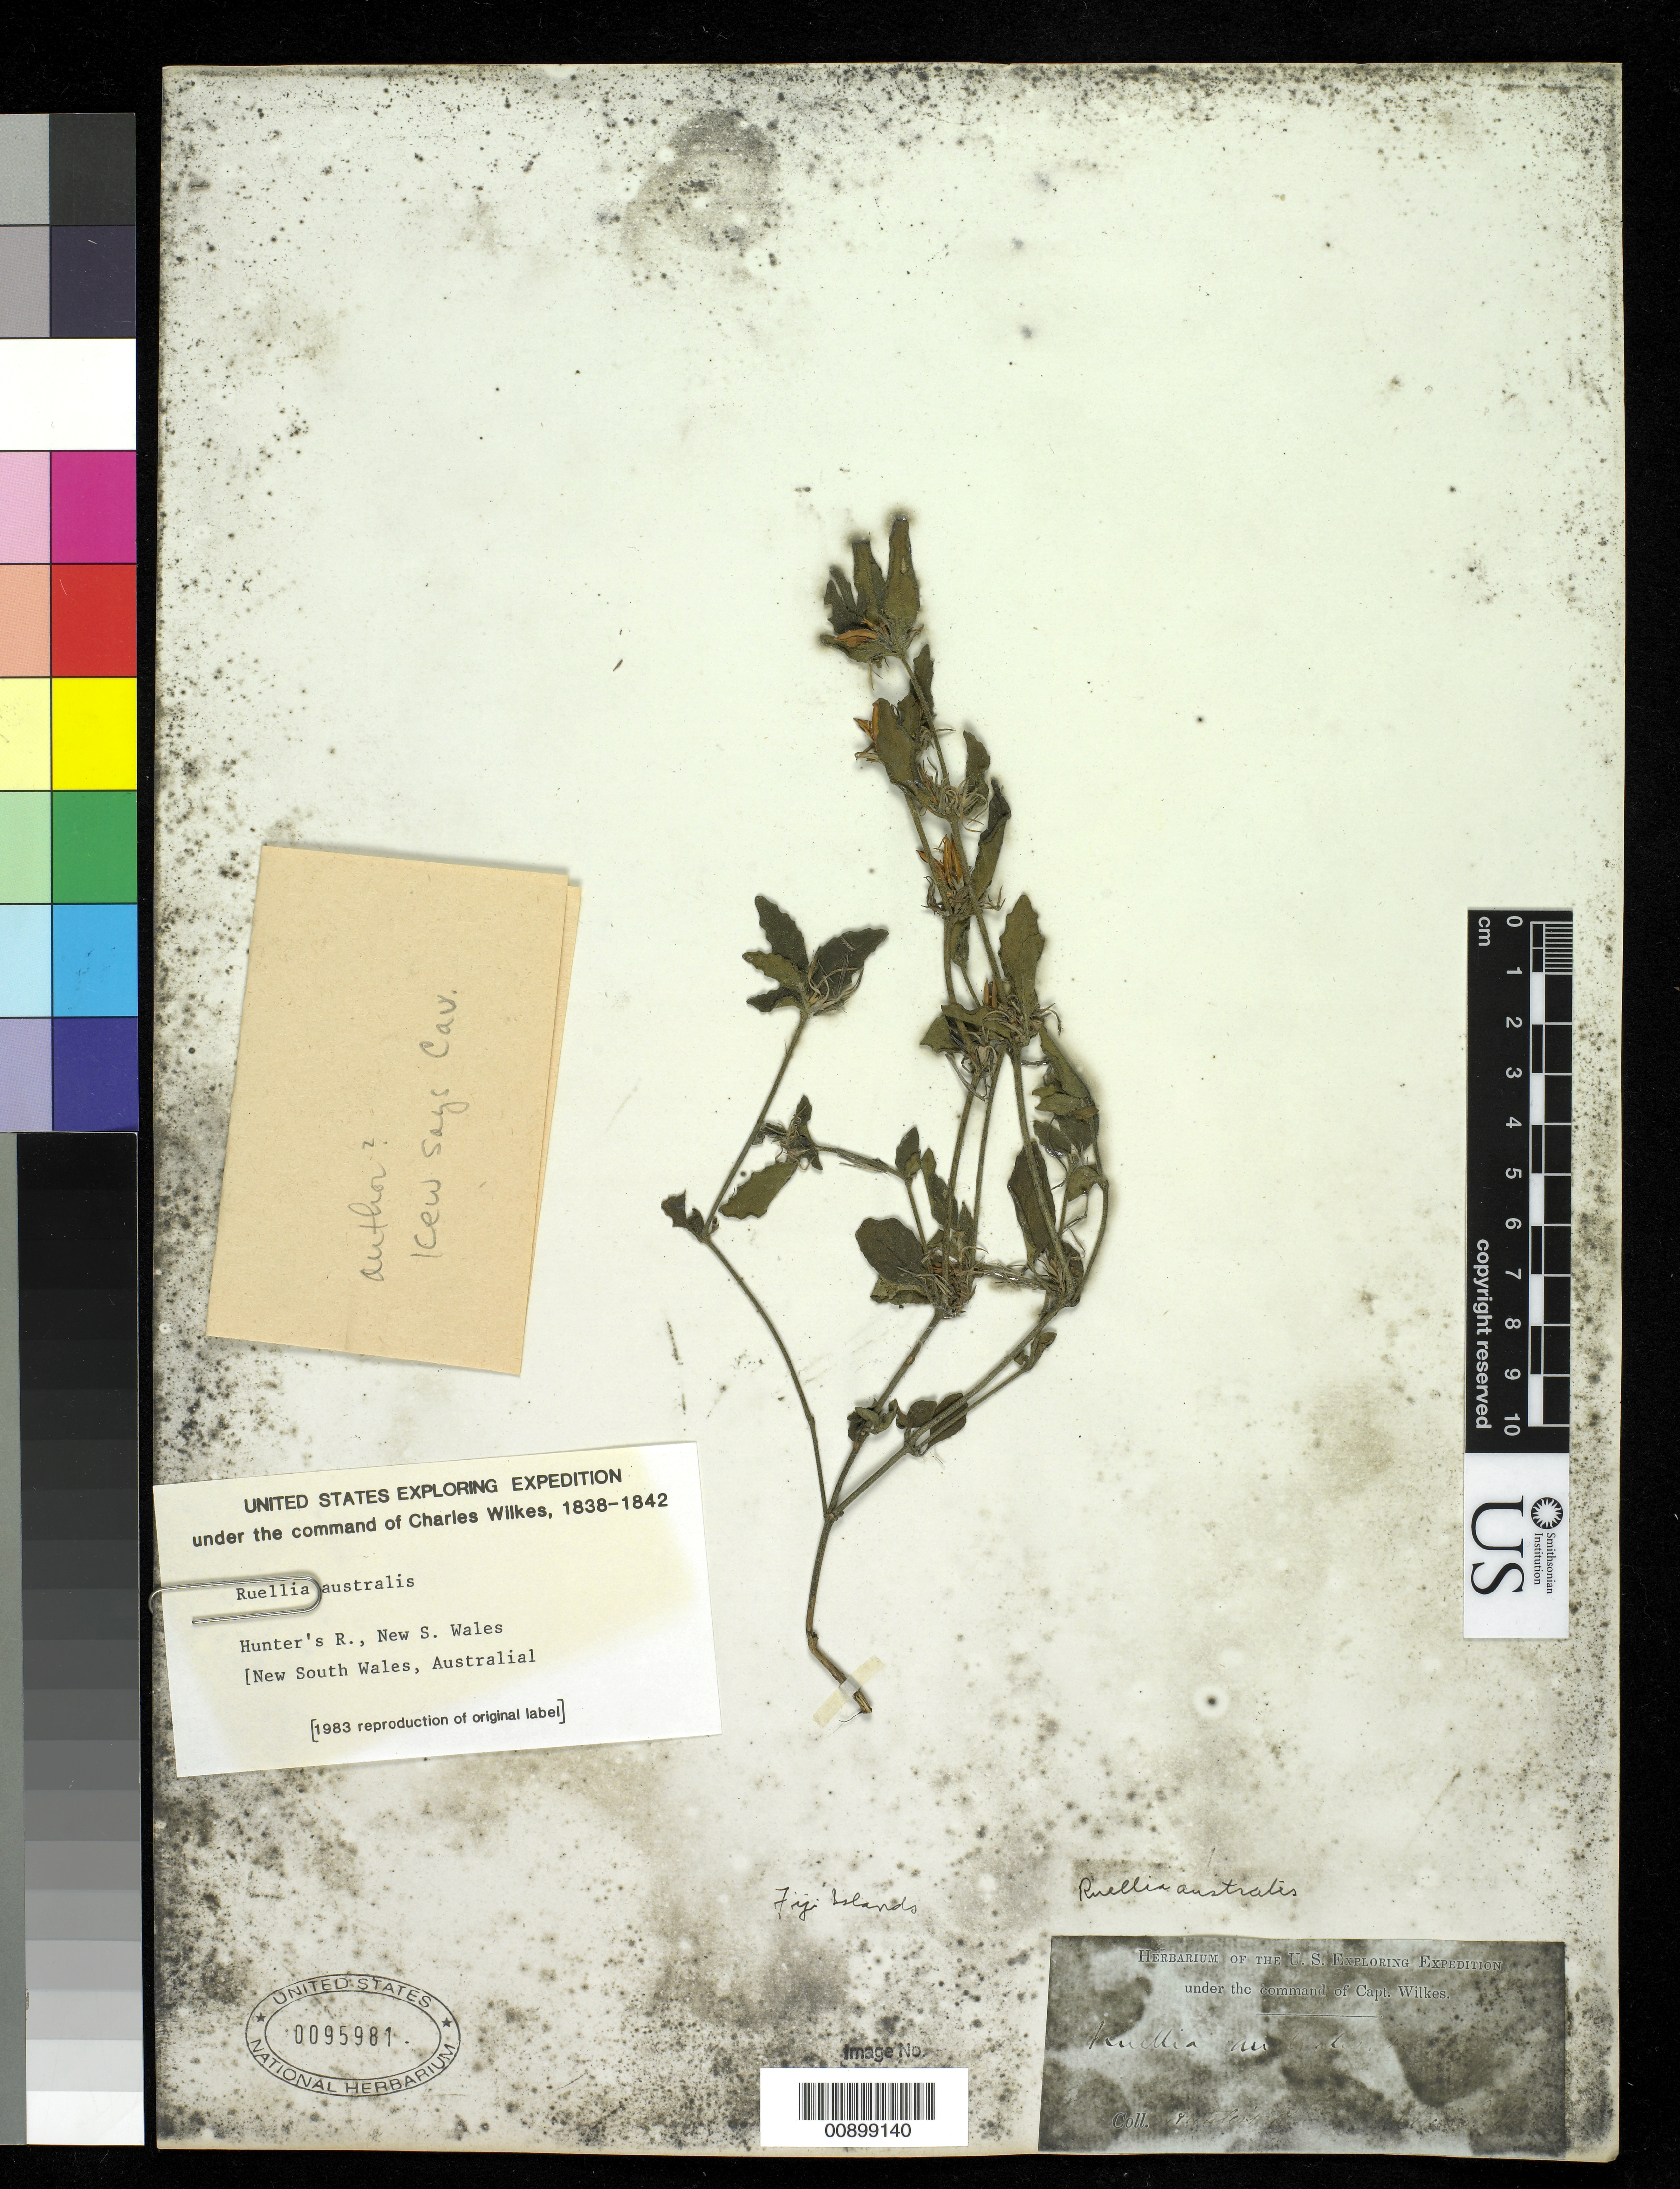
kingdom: Plantae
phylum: Tracheophyta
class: Magnoliopsida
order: Lamiales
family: Acanthaceae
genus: Ruellia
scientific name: Ruellia australis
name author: Cav.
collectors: Wilkes Explor. Exped.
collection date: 1838/1842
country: Australia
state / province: New South Wales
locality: Hunter's River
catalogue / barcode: US 95981